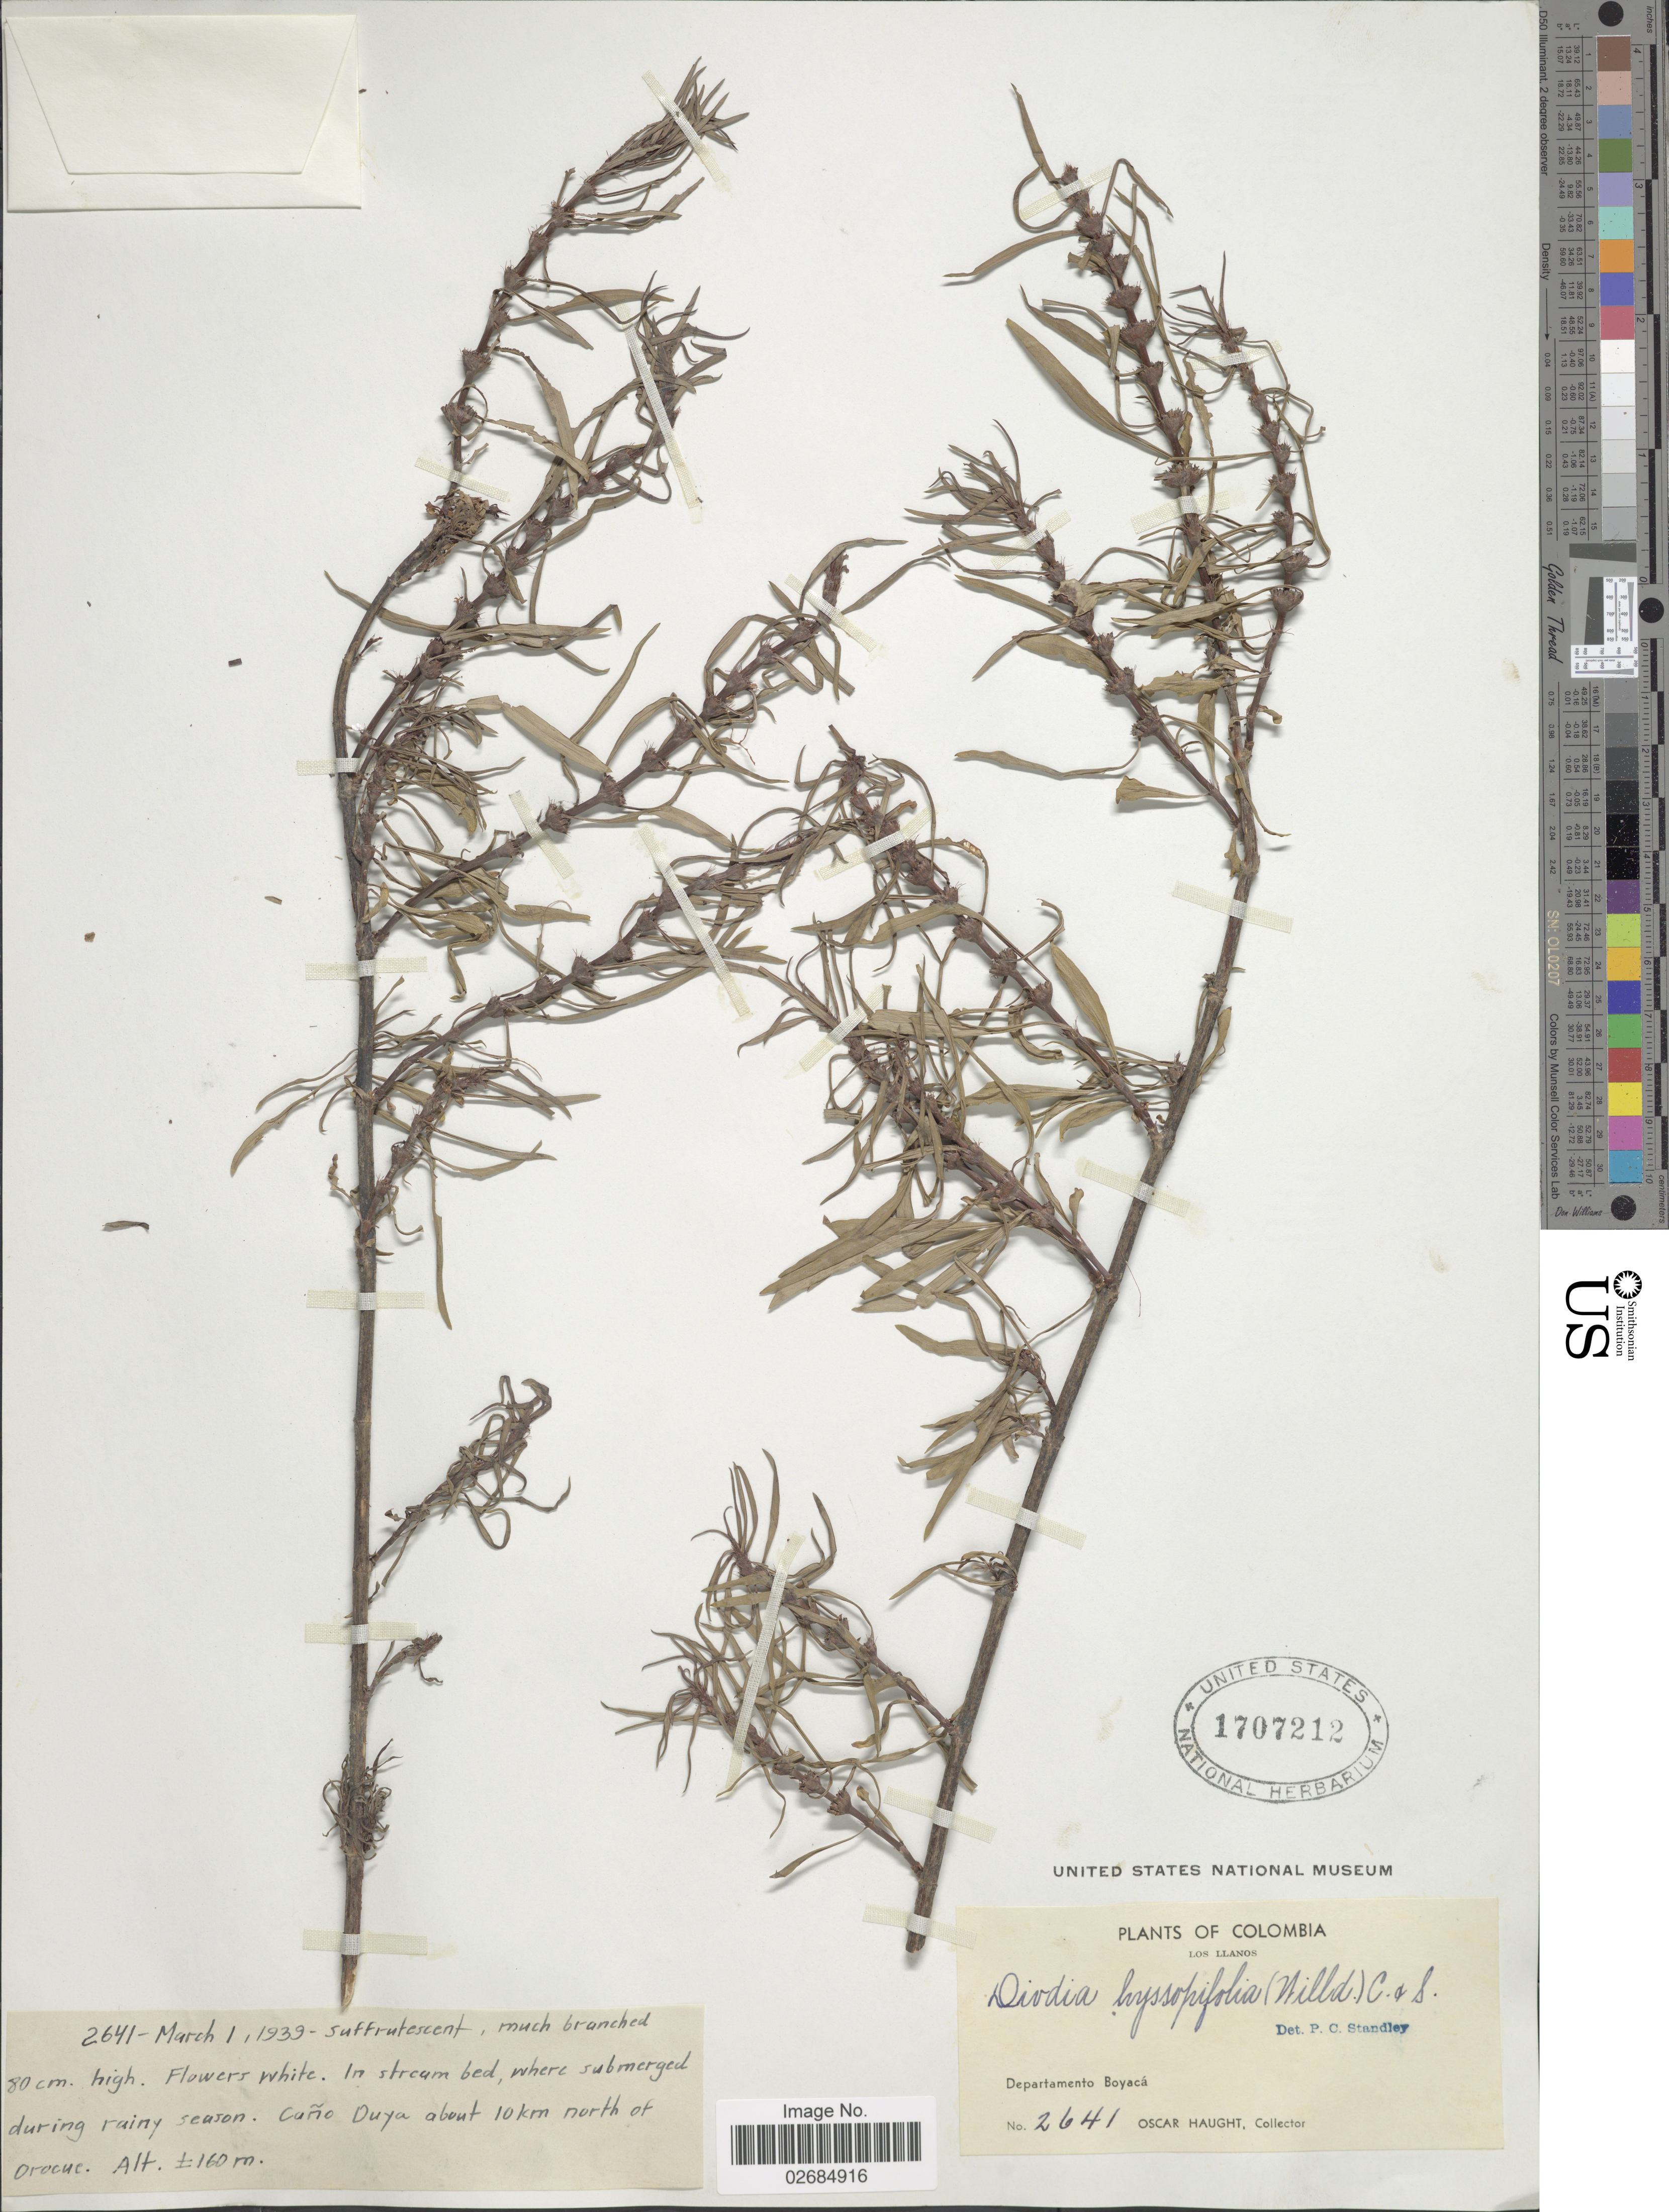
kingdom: Plantae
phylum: Tracheophyta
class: Magnoliopsida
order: Gentianales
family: Rubiaceae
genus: Diodia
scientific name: Diodia hyssopifolia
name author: (Willd. ex Roem. & Schult.) Cham. & Schltdl.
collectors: O. Haught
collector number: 2641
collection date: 1939-03-01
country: Colombia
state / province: Boyacá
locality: Los Llanos. Cuño Duya about 10 km north of Orocue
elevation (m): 160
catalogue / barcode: US 1707212